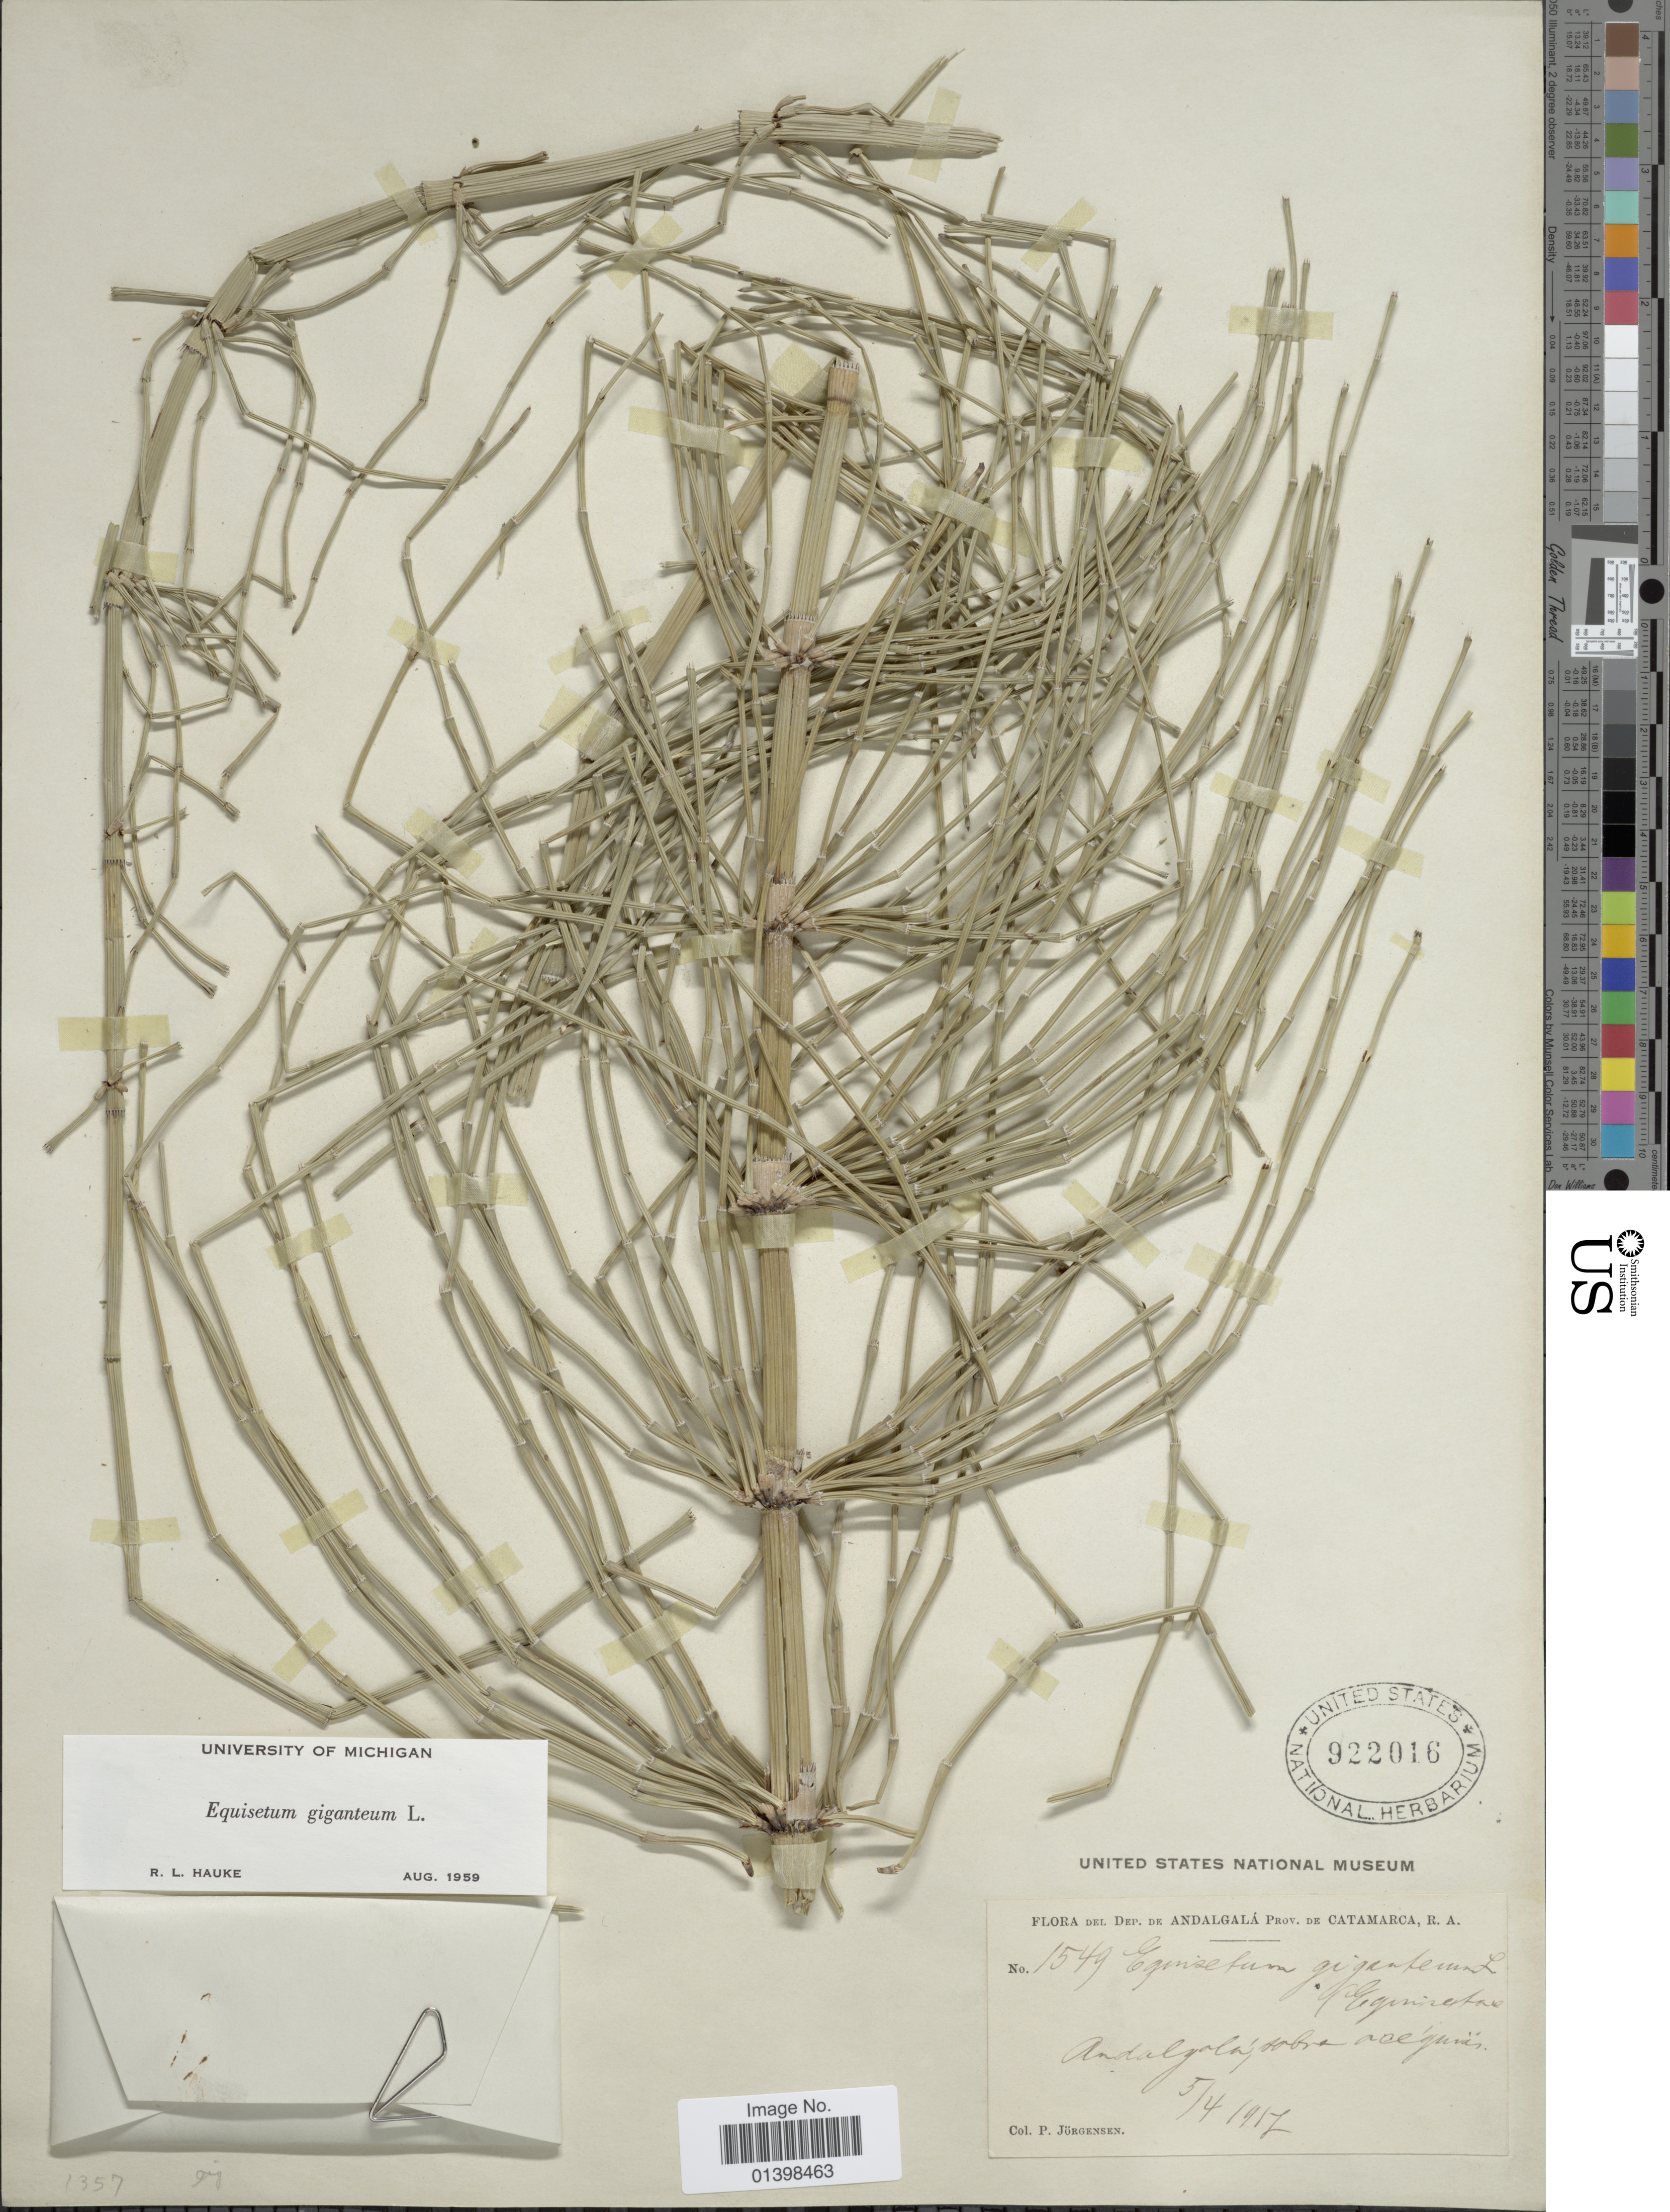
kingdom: Plantae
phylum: Tracheophyta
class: Polypodiopsida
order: Equisetales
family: Equisetaceae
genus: Equisetum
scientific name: Equisetum giganteum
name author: L.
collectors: P. Jörgensen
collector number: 1549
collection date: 1917-04-05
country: Argentina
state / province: Catamarca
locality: Dep de Andalgalá, Andalgala.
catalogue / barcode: US 922016